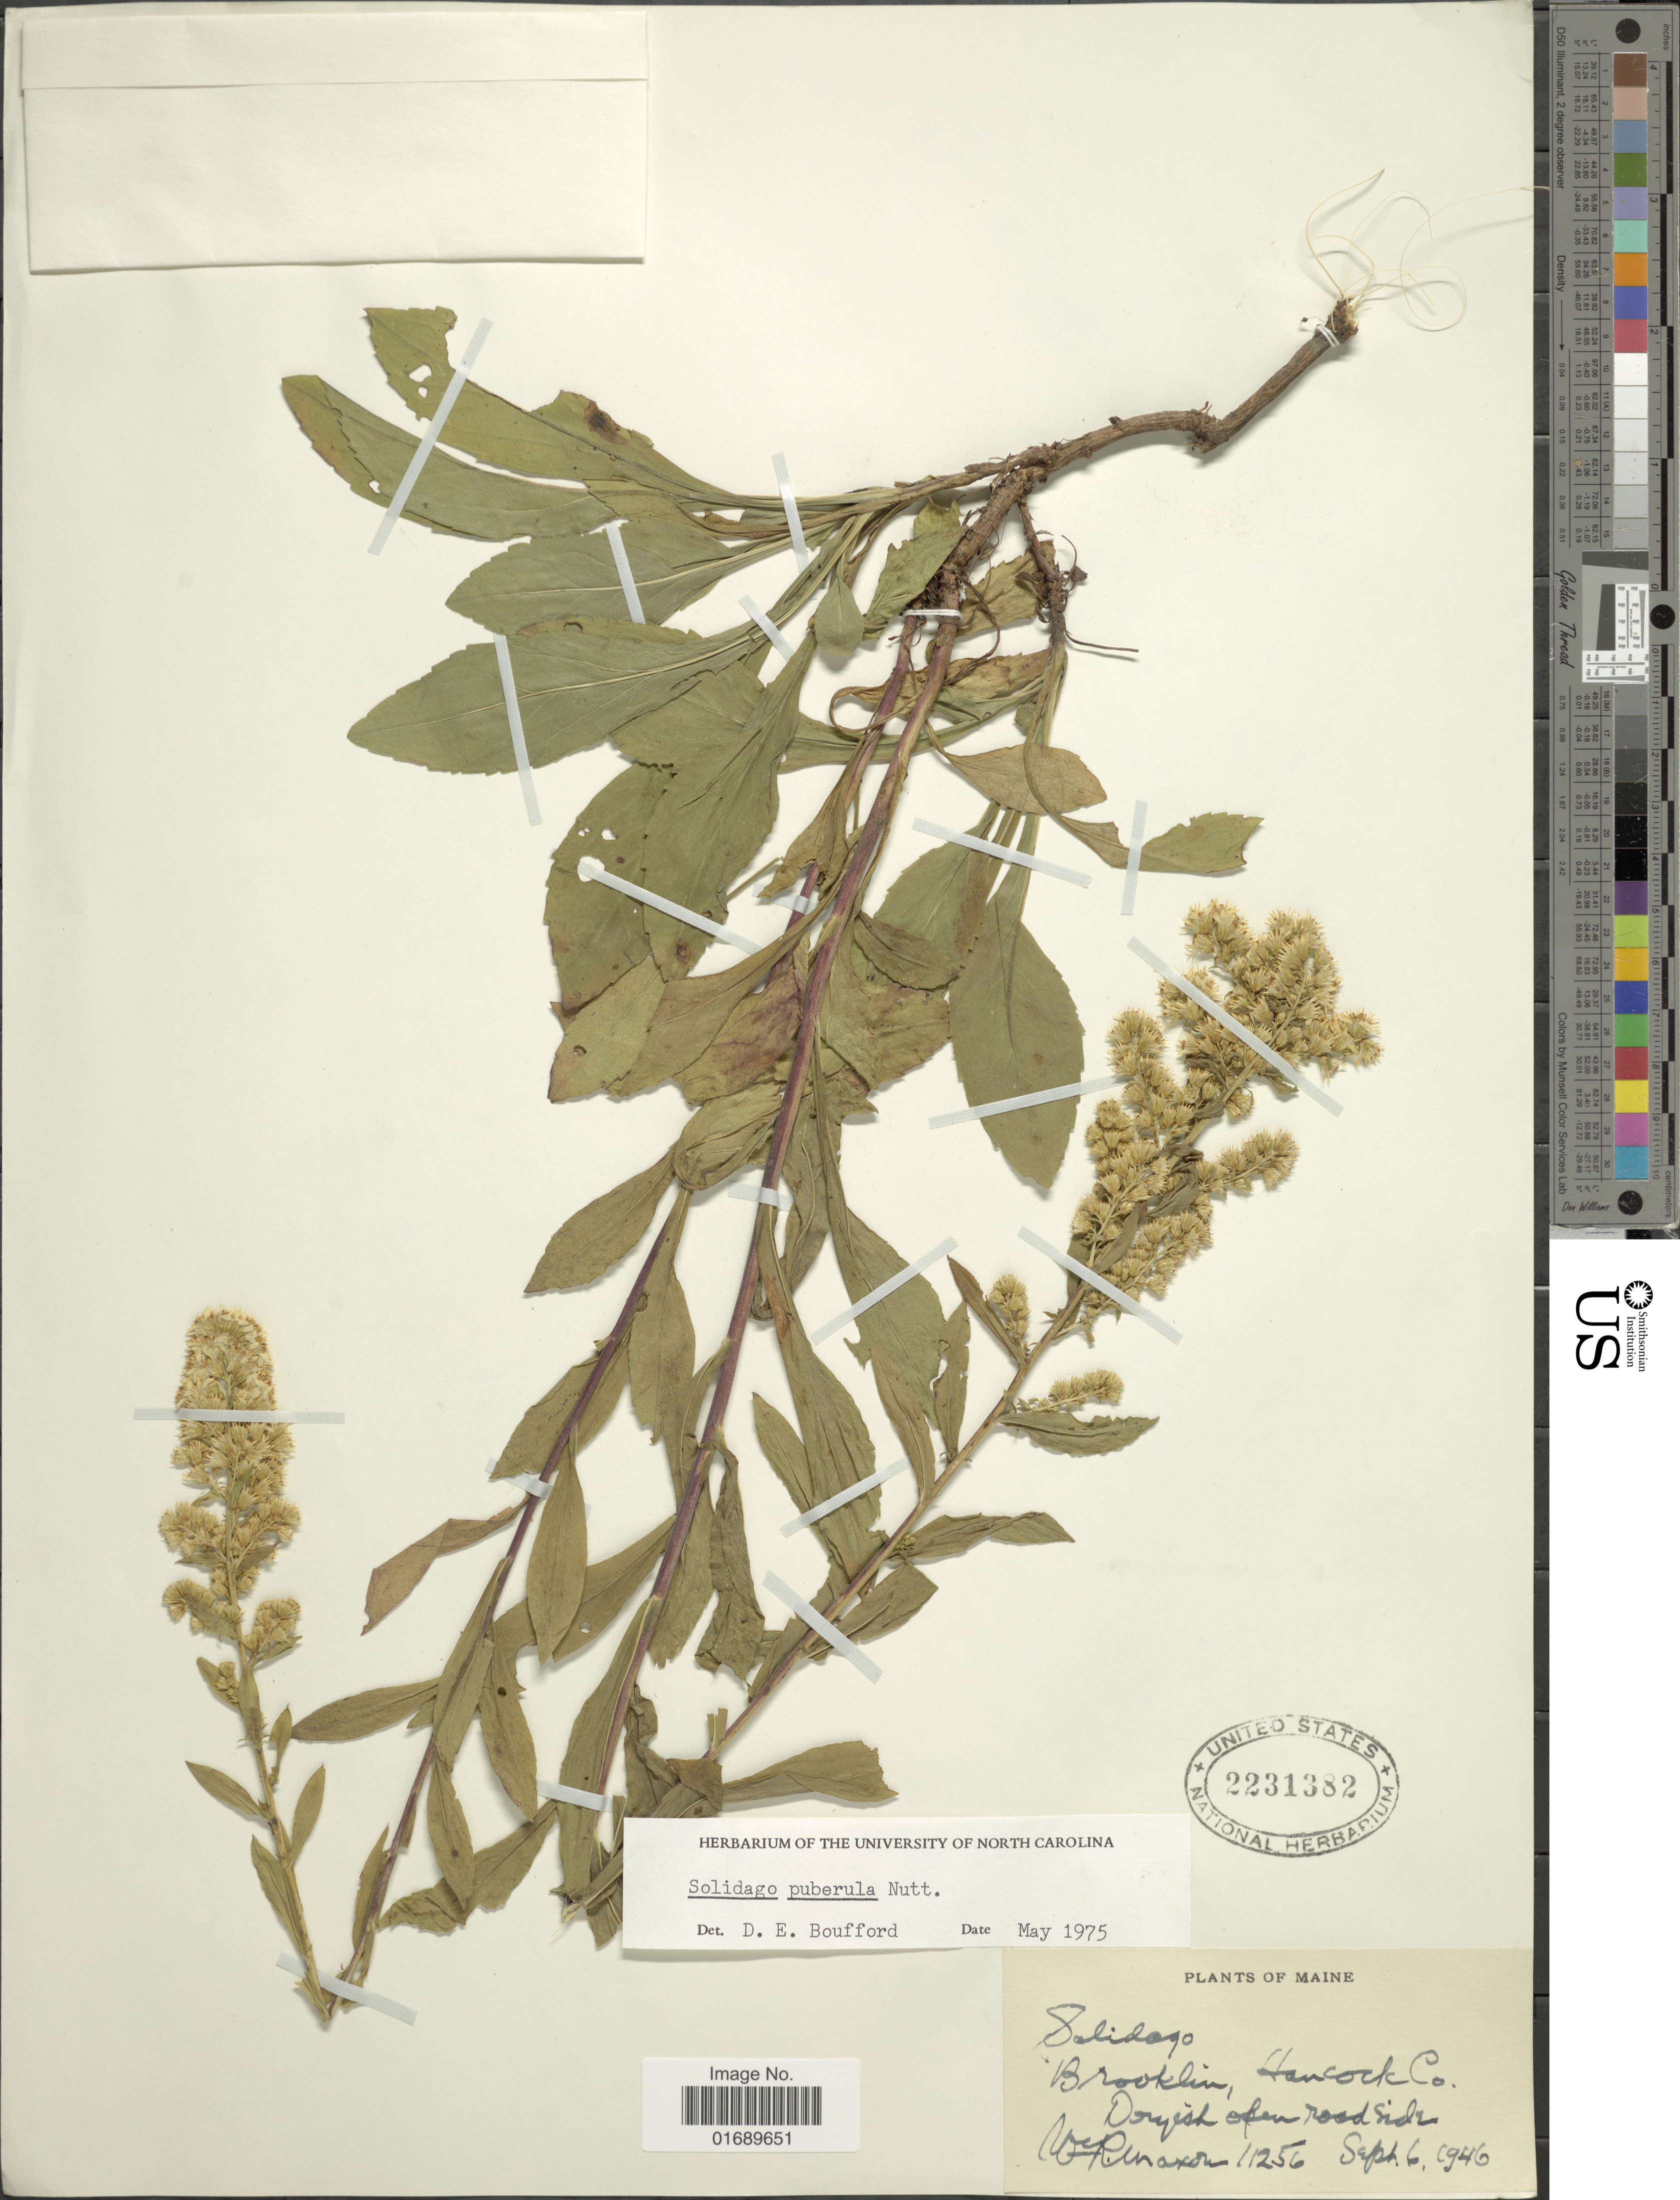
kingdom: Plantae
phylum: Tracheophyta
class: Magnoliopsida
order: Asterales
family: Asteraceae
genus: Solidago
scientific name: Solidago puberula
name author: Nutt.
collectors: W. R. Maxon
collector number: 11256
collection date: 1946-09-06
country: United States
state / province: Maine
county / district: Hancock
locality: Brooklin, hancock Co, Dryish open road side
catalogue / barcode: US 2231382